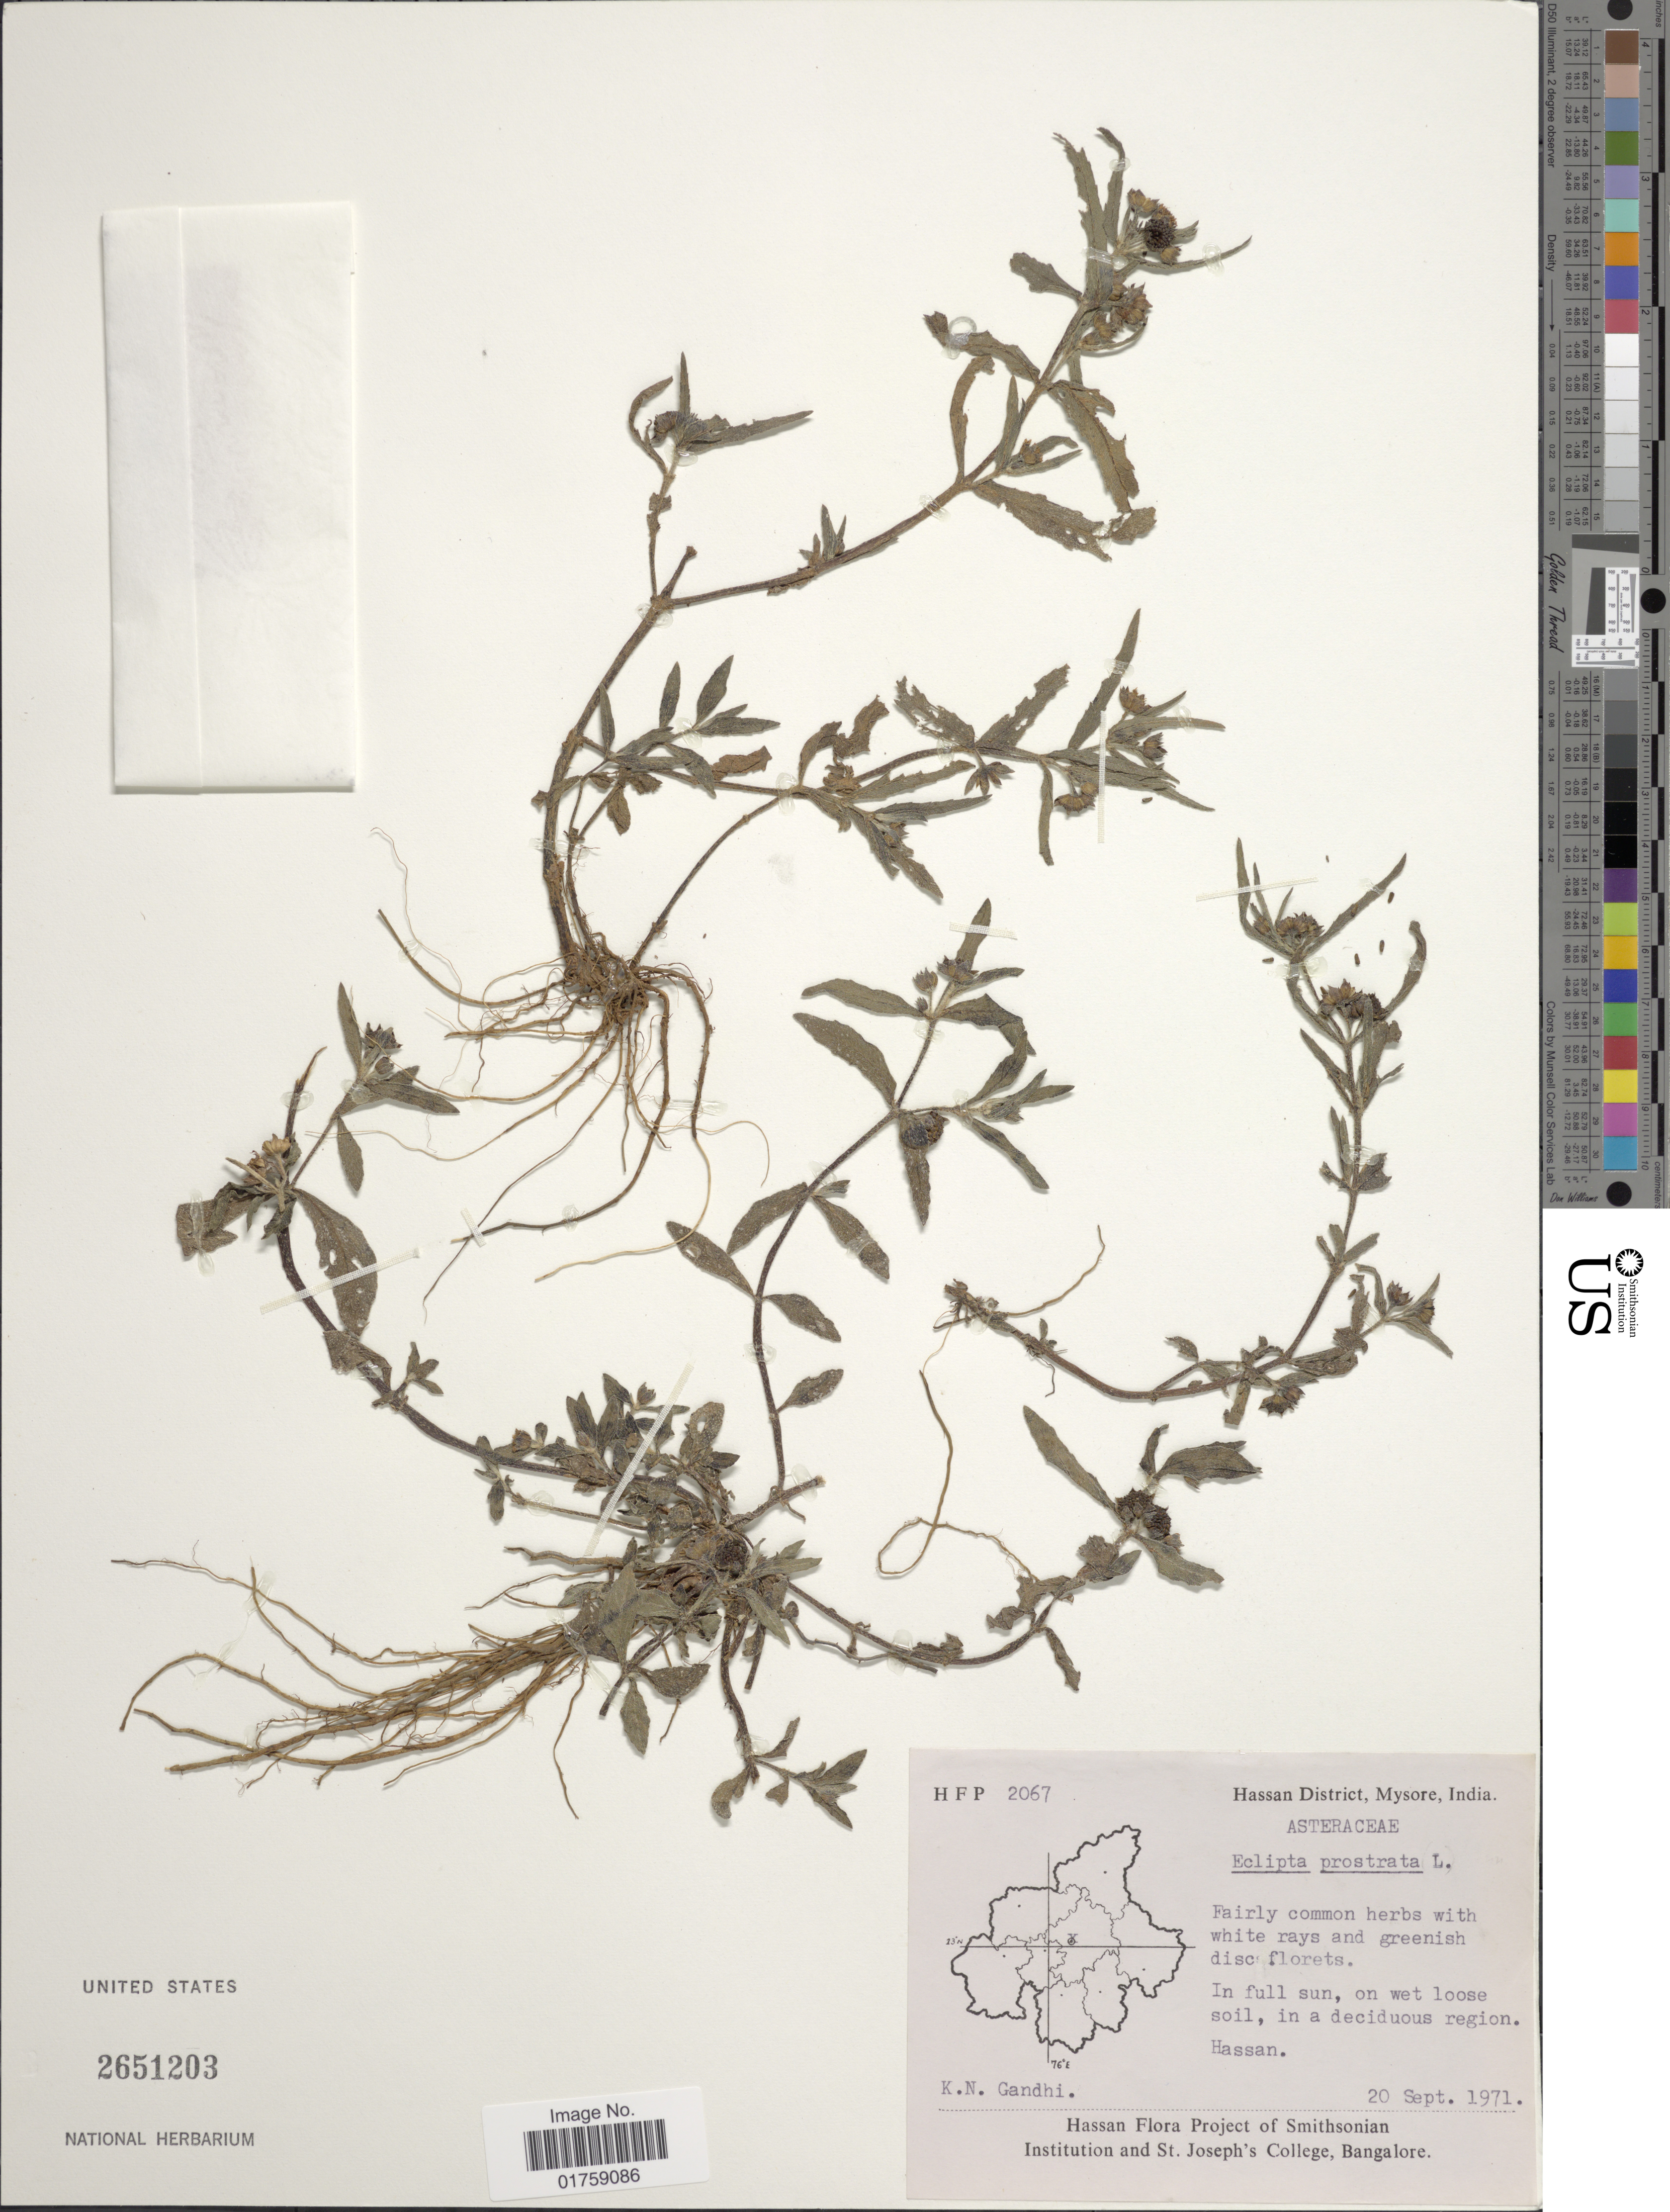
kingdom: Plantae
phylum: Tracheophyta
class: Magnoliopsida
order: Asterales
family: Asteraceae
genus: Eclipta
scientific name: Eclipta prostrata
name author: (L.) L.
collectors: K. N. Gandhi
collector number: HFP2067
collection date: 1971-09-20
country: India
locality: Hassan District, Mysore, India. Hassan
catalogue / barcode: US 2651203